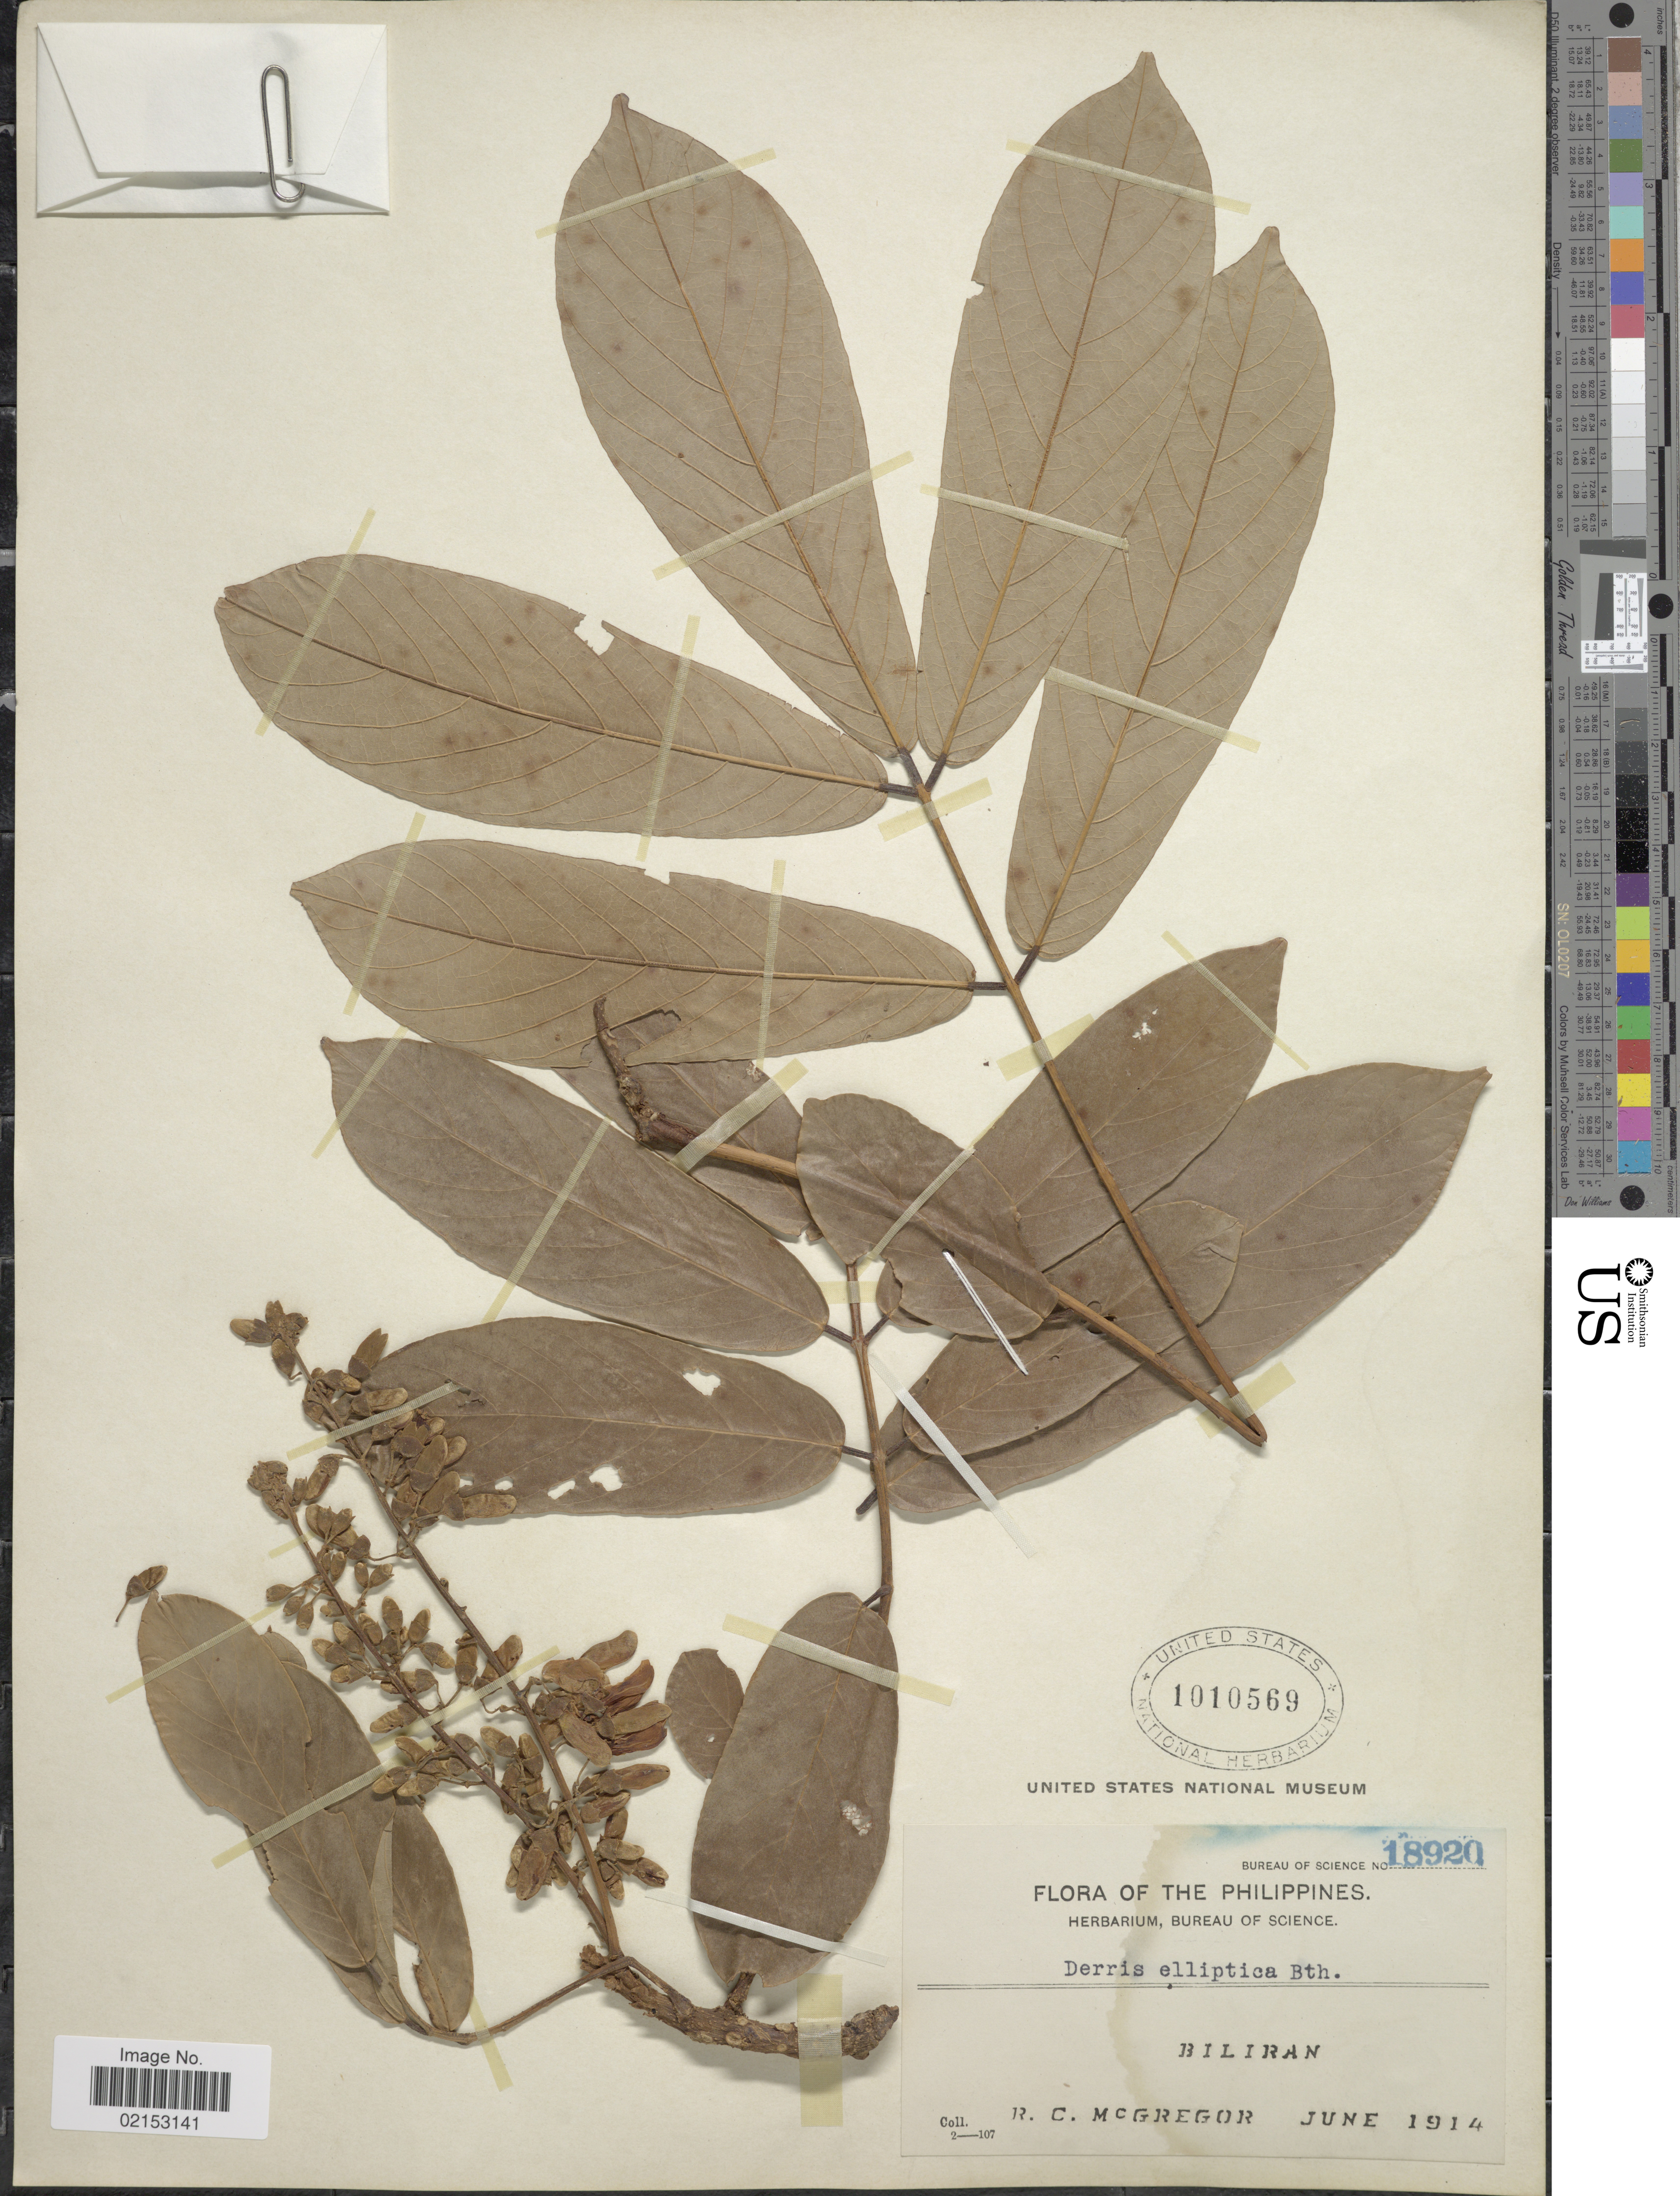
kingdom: Plantae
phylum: Tracheophyta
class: Magnoliopsida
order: Fabales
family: Fabaceae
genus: Derris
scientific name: Derris elliptica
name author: (Wall.) Benth.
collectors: R. C. McGregor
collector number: Bureau of Science 18920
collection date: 1914-06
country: Philippines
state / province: Eastern Visayas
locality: Biliran.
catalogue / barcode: US 1010569